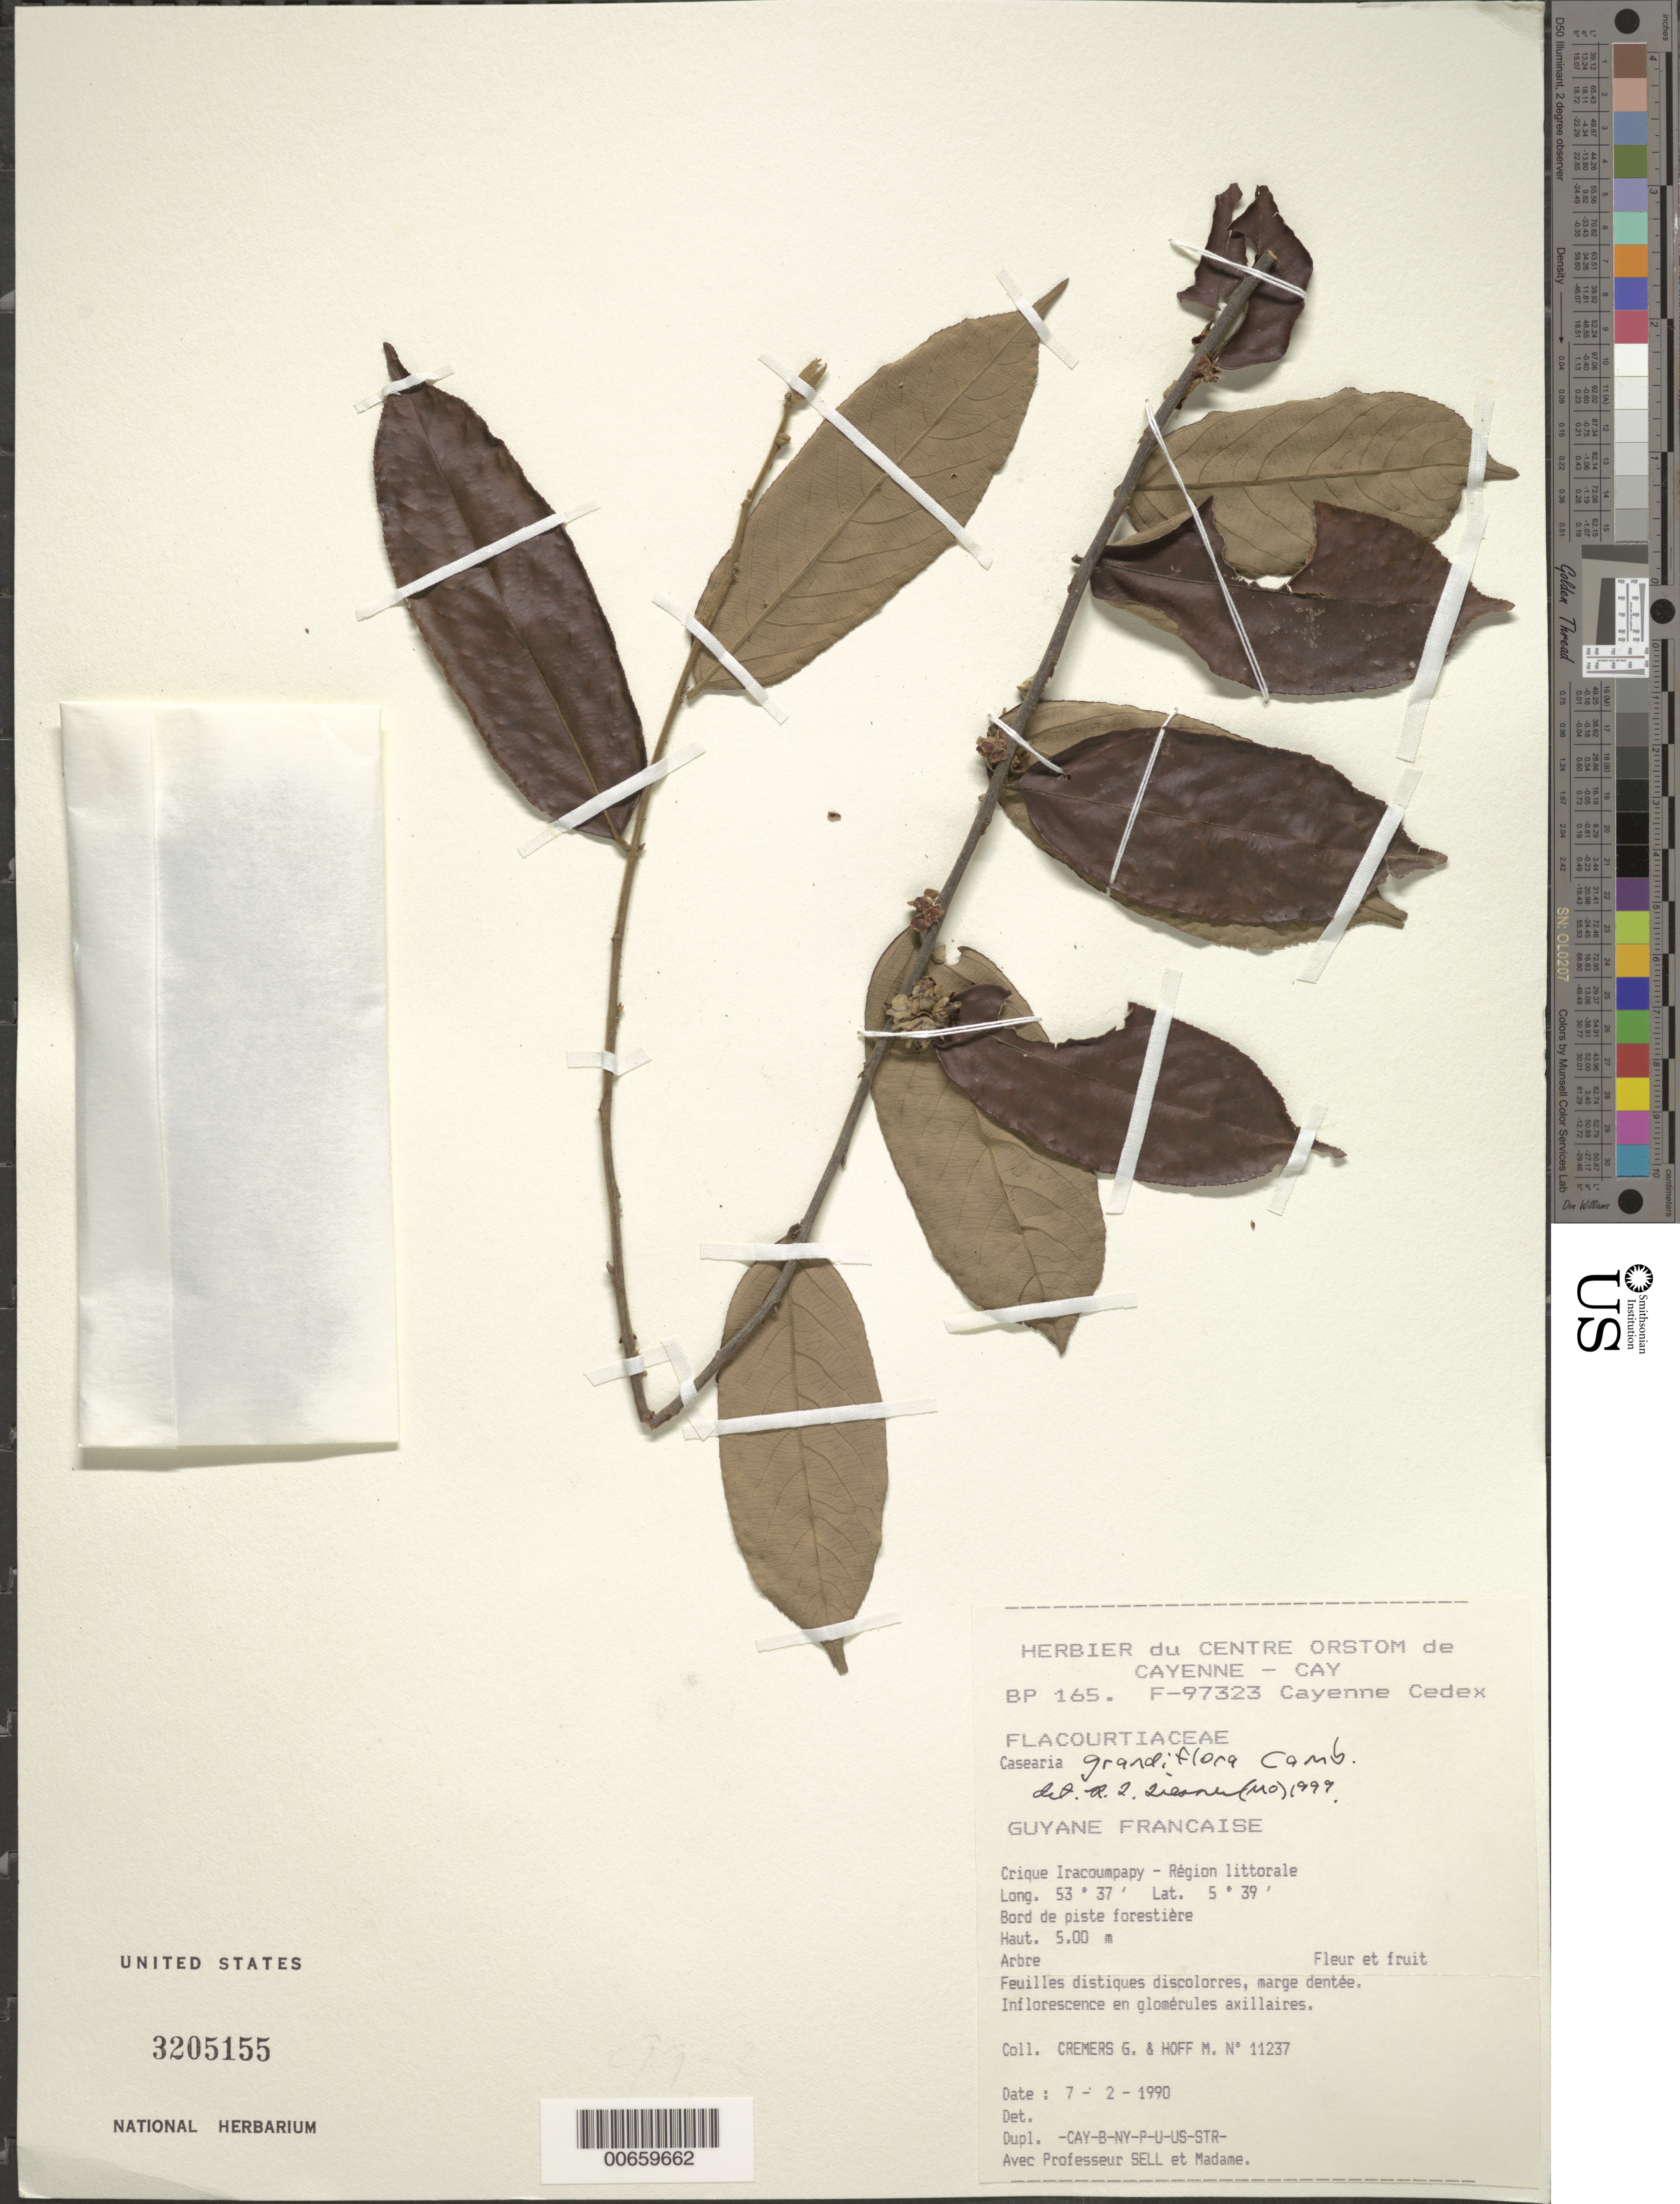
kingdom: Plantae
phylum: Tracheophyta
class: Magnoliopsida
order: Malpighiales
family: Salicaceae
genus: Casearia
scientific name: Casearia grandiflora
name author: Cambess.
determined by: Liesner, R. L.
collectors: G. Cremers & M. Hoff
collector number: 11237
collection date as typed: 7-Feb-90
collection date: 1990-02-07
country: French Guiana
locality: Crique Iracoumpapy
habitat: Forest trail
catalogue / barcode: US 3205155